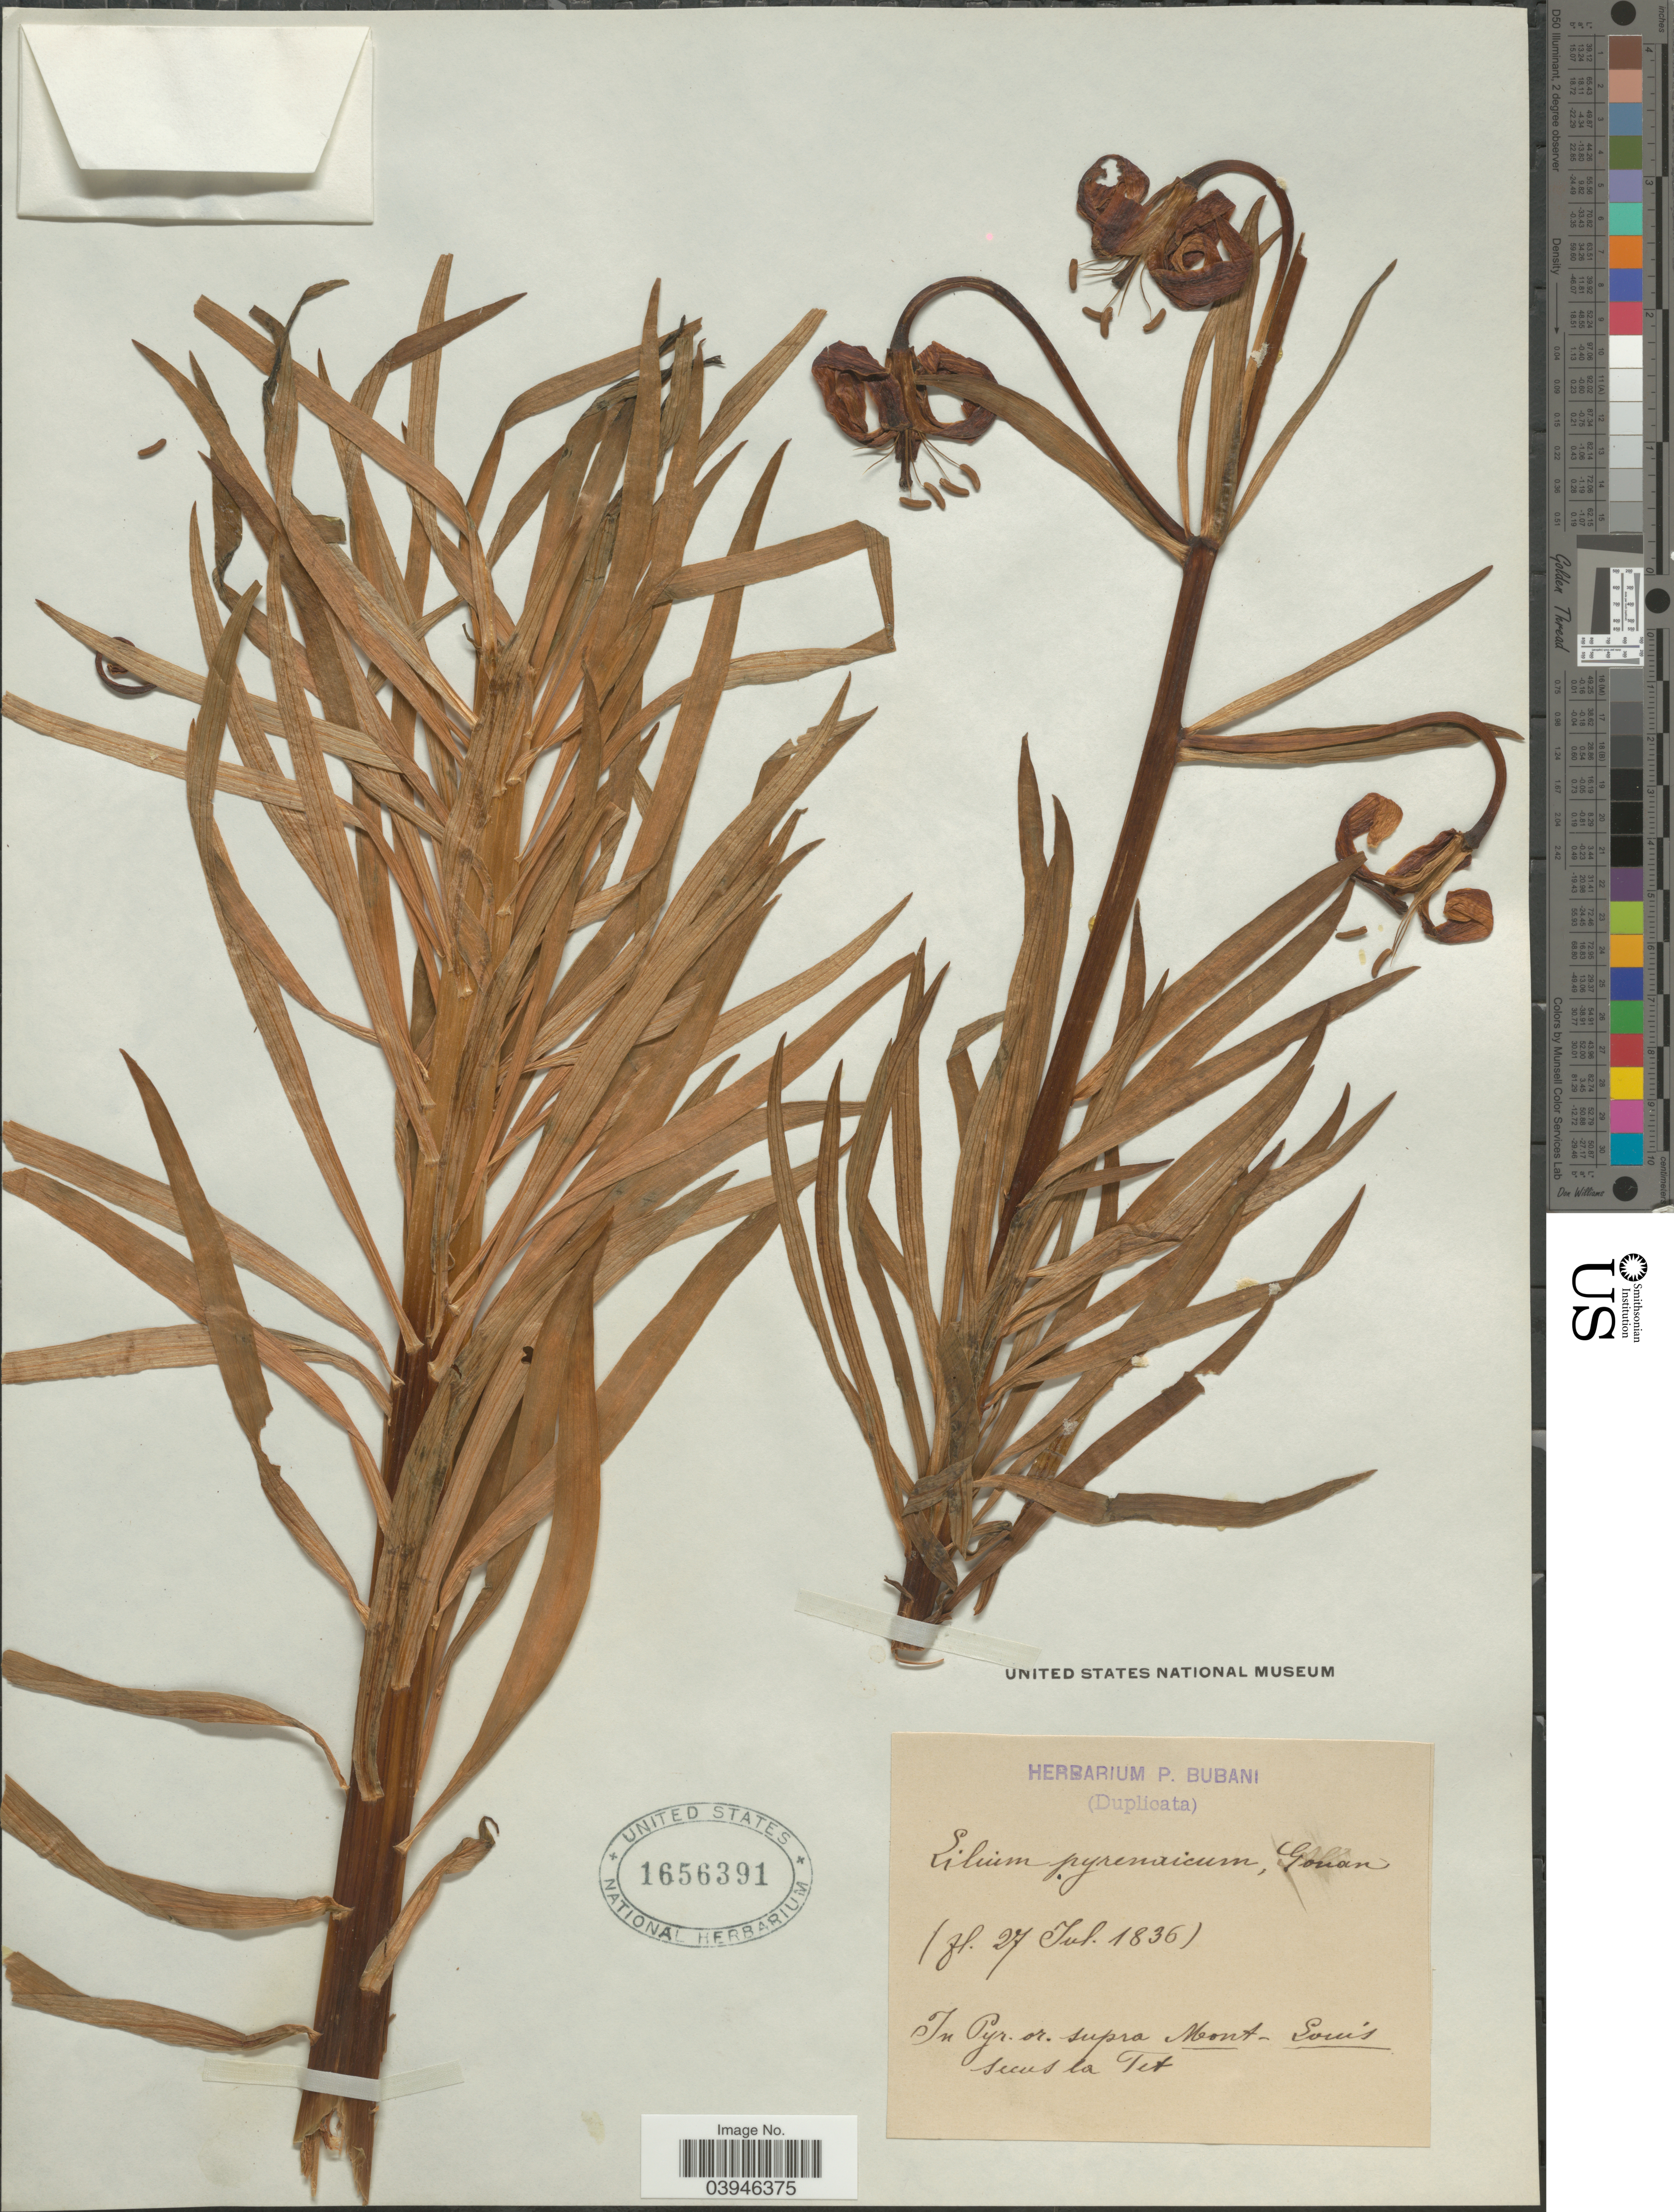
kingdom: Plantae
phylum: Tracheophyta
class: Liliopsida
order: Liliales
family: Liliaceae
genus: Lilium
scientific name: Lilium pyrenaicum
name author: Gouan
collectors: ex herb. P. Bubani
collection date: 1836-07-27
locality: In Pyr. or. supra Mont - Louis secus la Tet.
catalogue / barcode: US 1656391